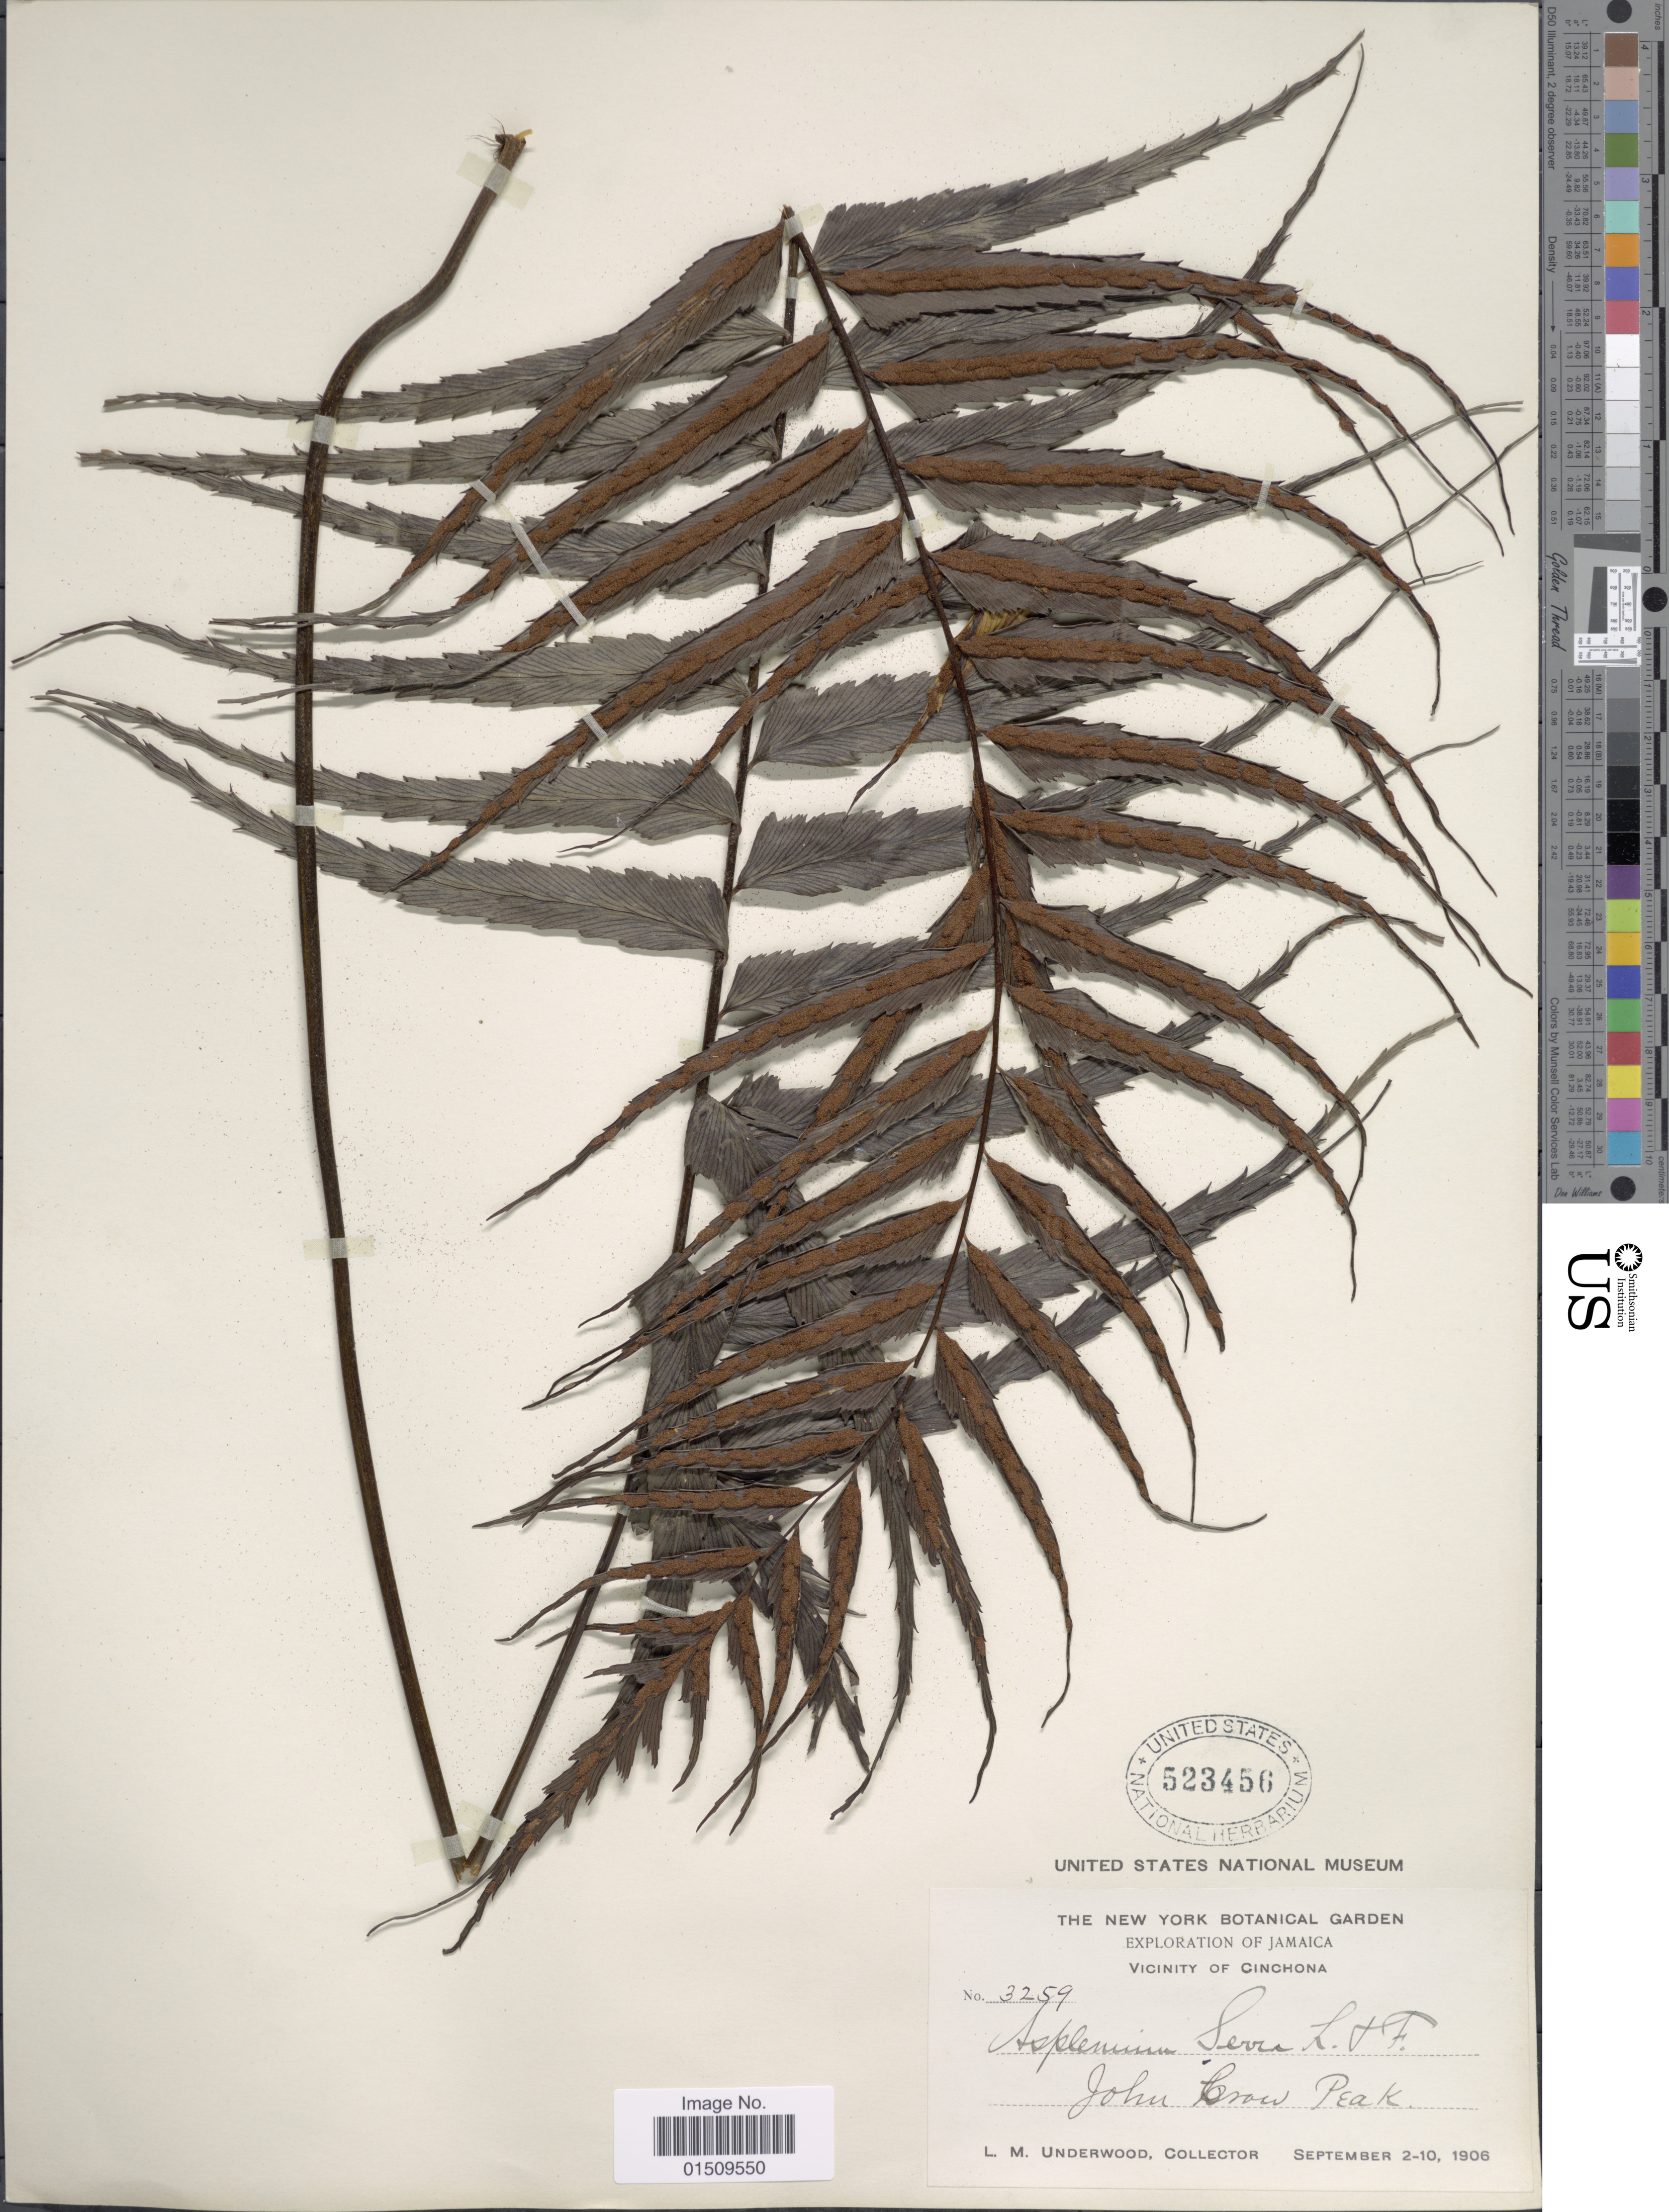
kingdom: Plantae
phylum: Tracheophyta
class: Polypodiopsida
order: Polypodiales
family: Aspleniaceae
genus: Asplenium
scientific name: Asplenium serra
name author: Langsd. & Fisch.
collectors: L. M. Underwood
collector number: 3259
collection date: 1906-09-02/1906-09-10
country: Jamaica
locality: Jamaica, Vicinity of Cinchona, John Crow Peak.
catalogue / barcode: US 523456